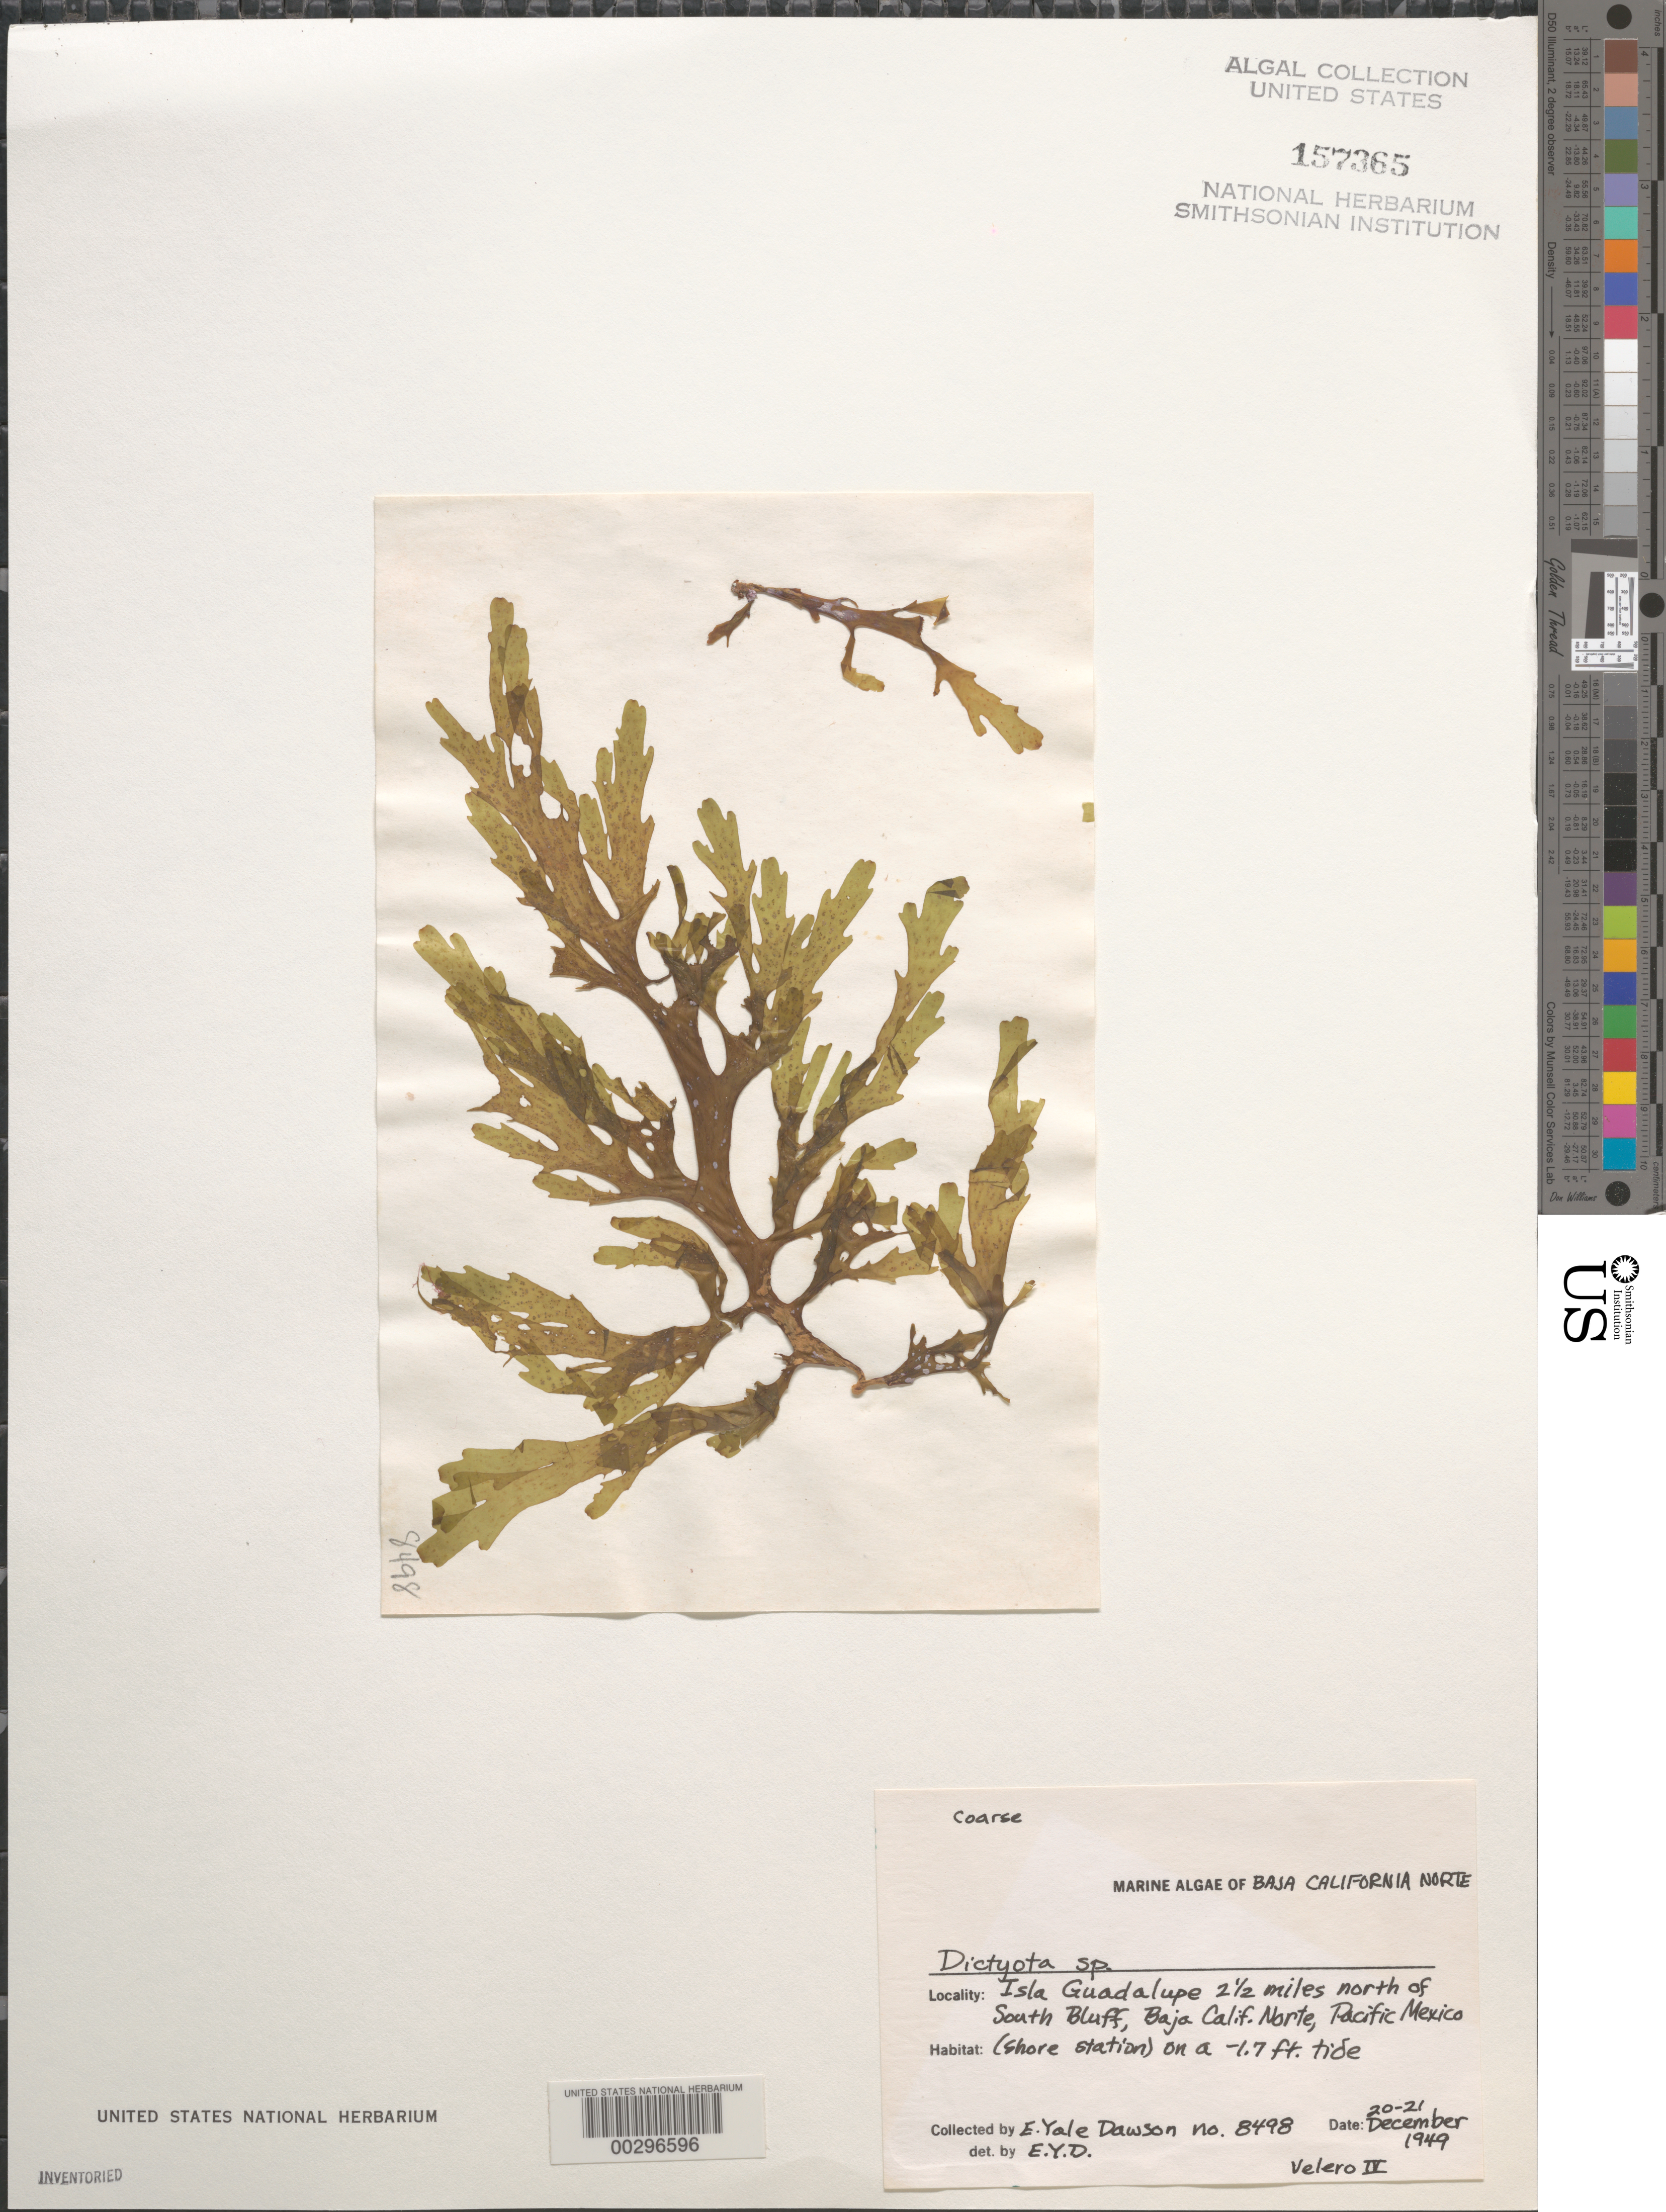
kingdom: Chromista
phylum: Ochrophyta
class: Phaeophyceae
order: Dictyotales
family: Dictyotaceae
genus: Dictyota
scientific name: Dictyota sp.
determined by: Dawson, E. Y.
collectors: E. Y. Dawson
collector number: EYD 8498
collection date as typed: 20 Dec 1949 TO 21 Dec 1949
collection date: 1949-12-20/1949-12-21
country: Mexico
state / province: Baja California Norte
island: Isla Guadalupe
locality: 2.5 miles north of South Bluff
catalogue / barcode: US 157365